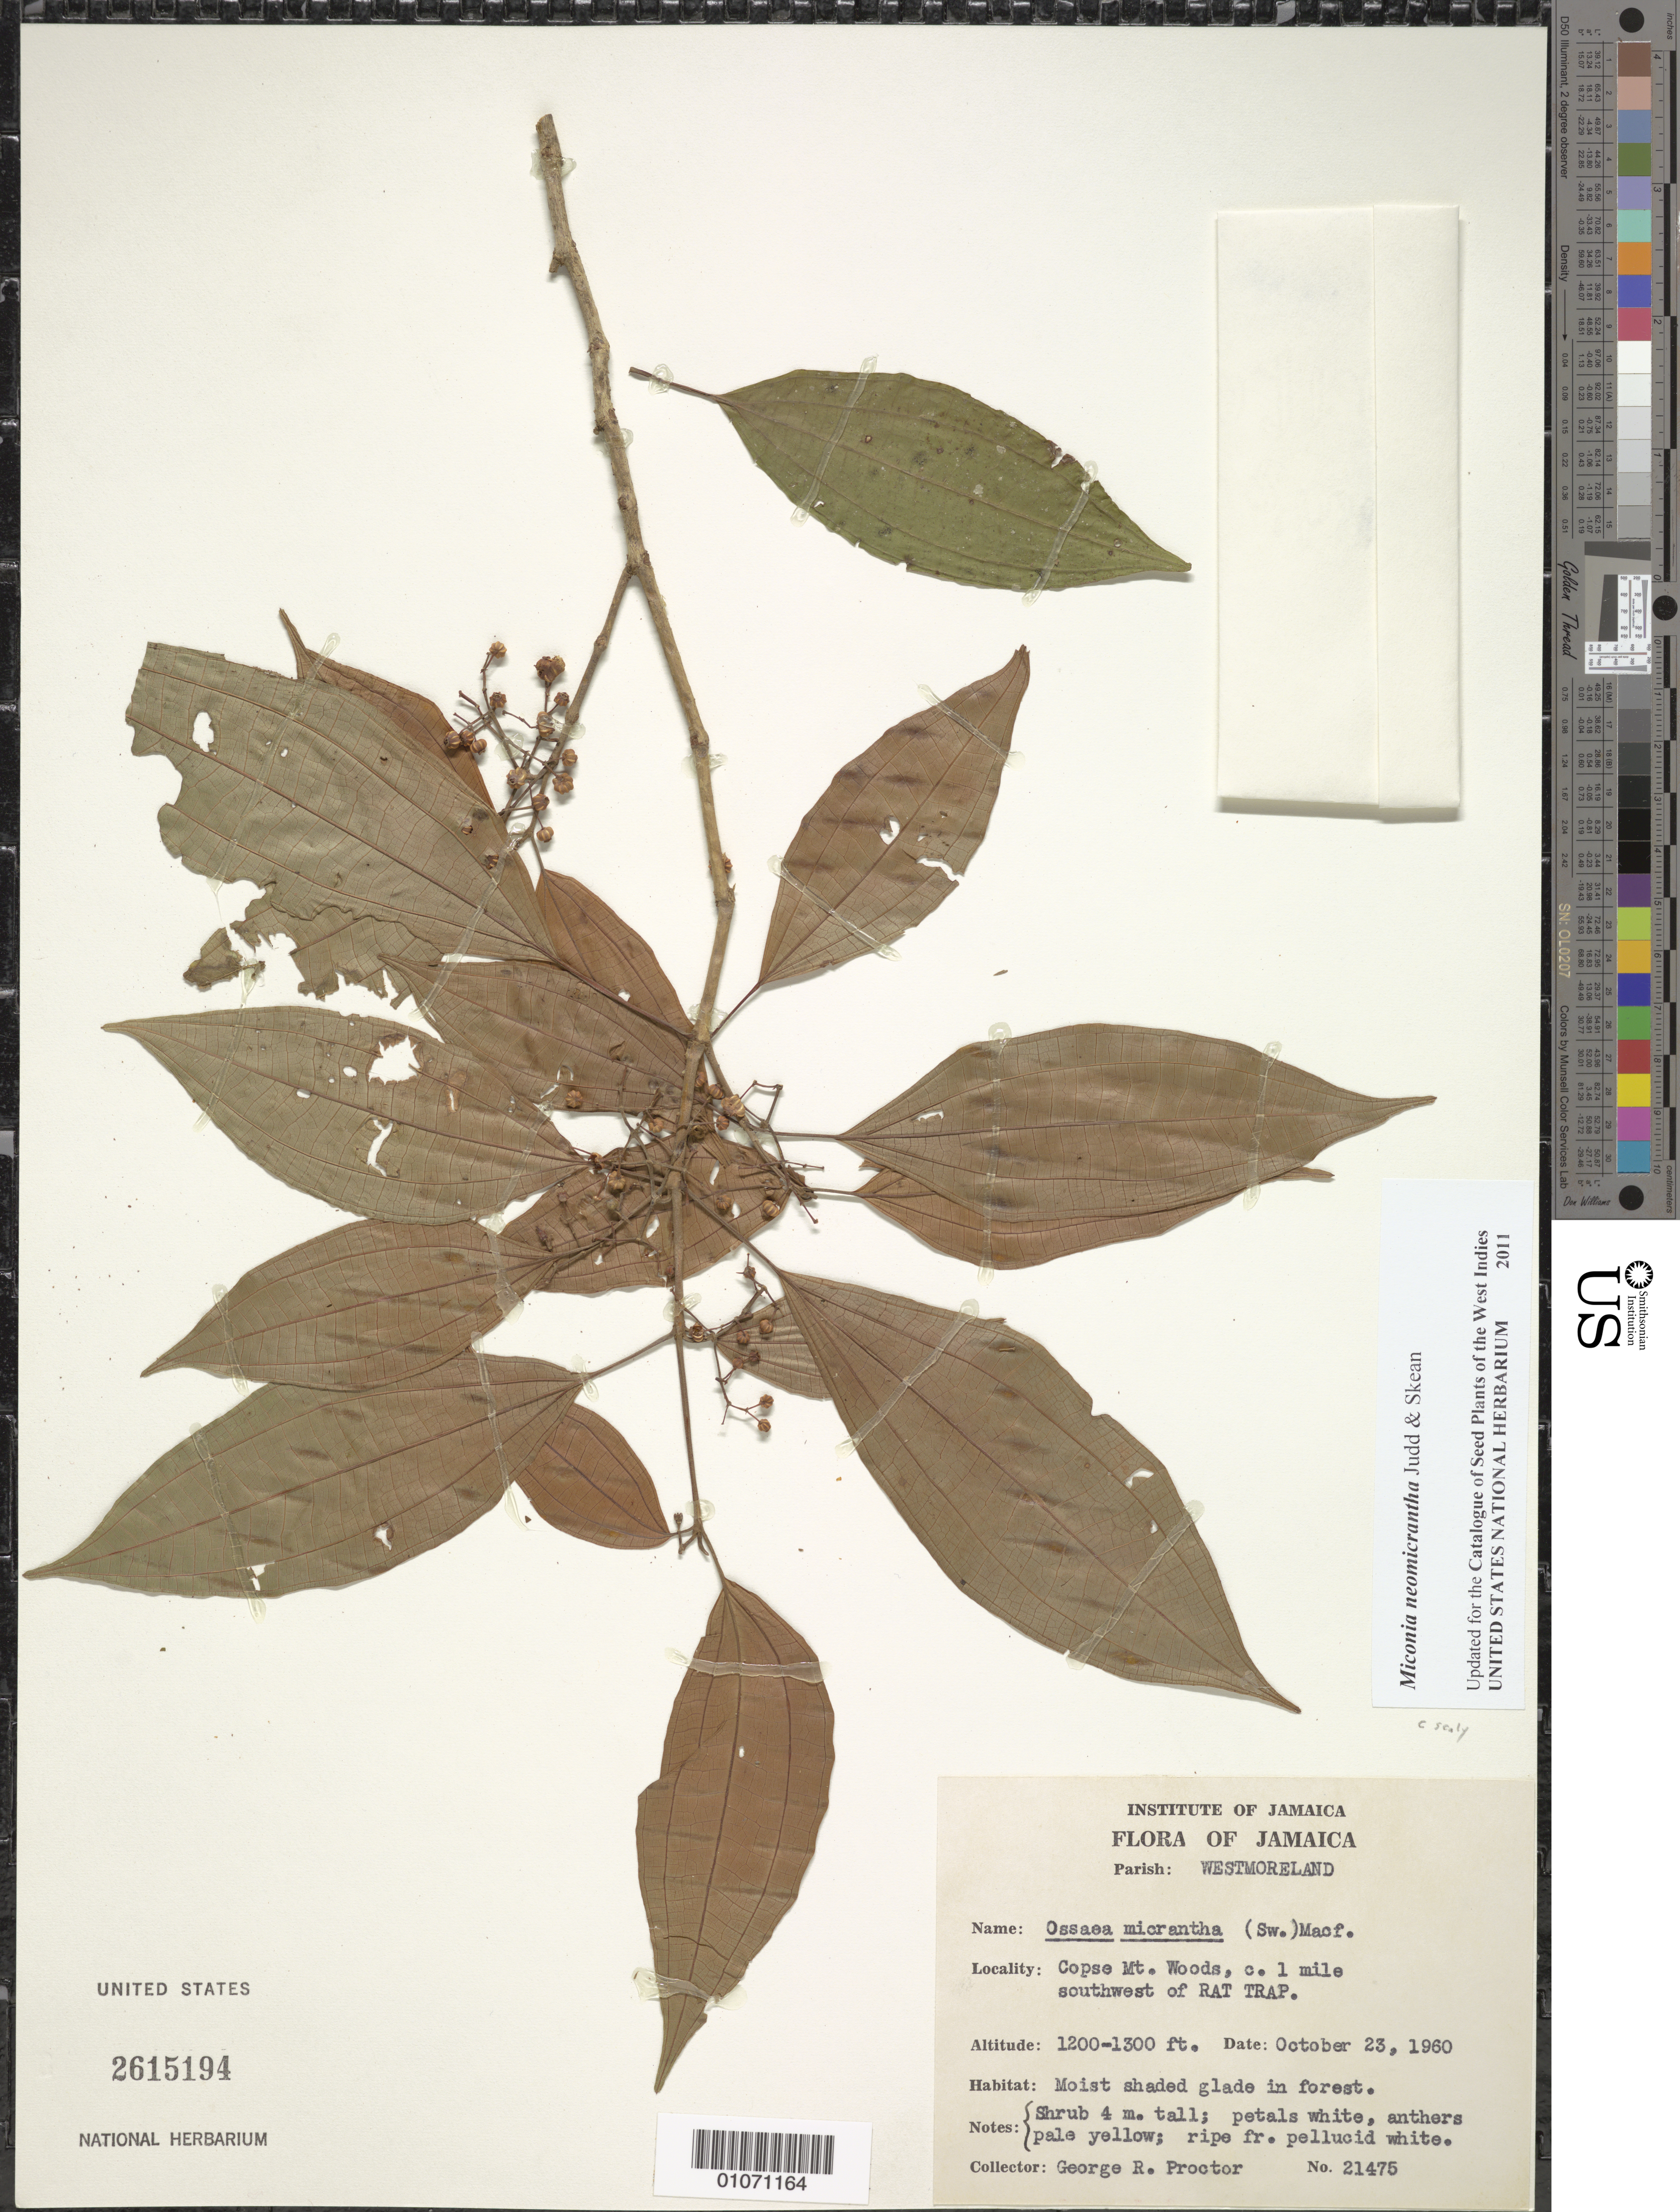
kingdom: Plantae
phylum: Tracheophyta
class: Magnoliopsida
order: Myrtales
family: Melastomataceae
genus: Miconia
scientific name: Miconia neomicrantha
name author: Judd & Skean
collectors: G. R. Proctor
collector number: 21475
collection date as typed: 23 Oct 1960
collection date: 1960-10-23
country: Jamaica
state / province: Westmoreland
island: Jamaica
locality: Copse Mt. Woods, about 1 mile SW of Rat Trap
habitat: Moist shaded glade in forest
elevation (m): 366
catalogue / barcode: US 2615194